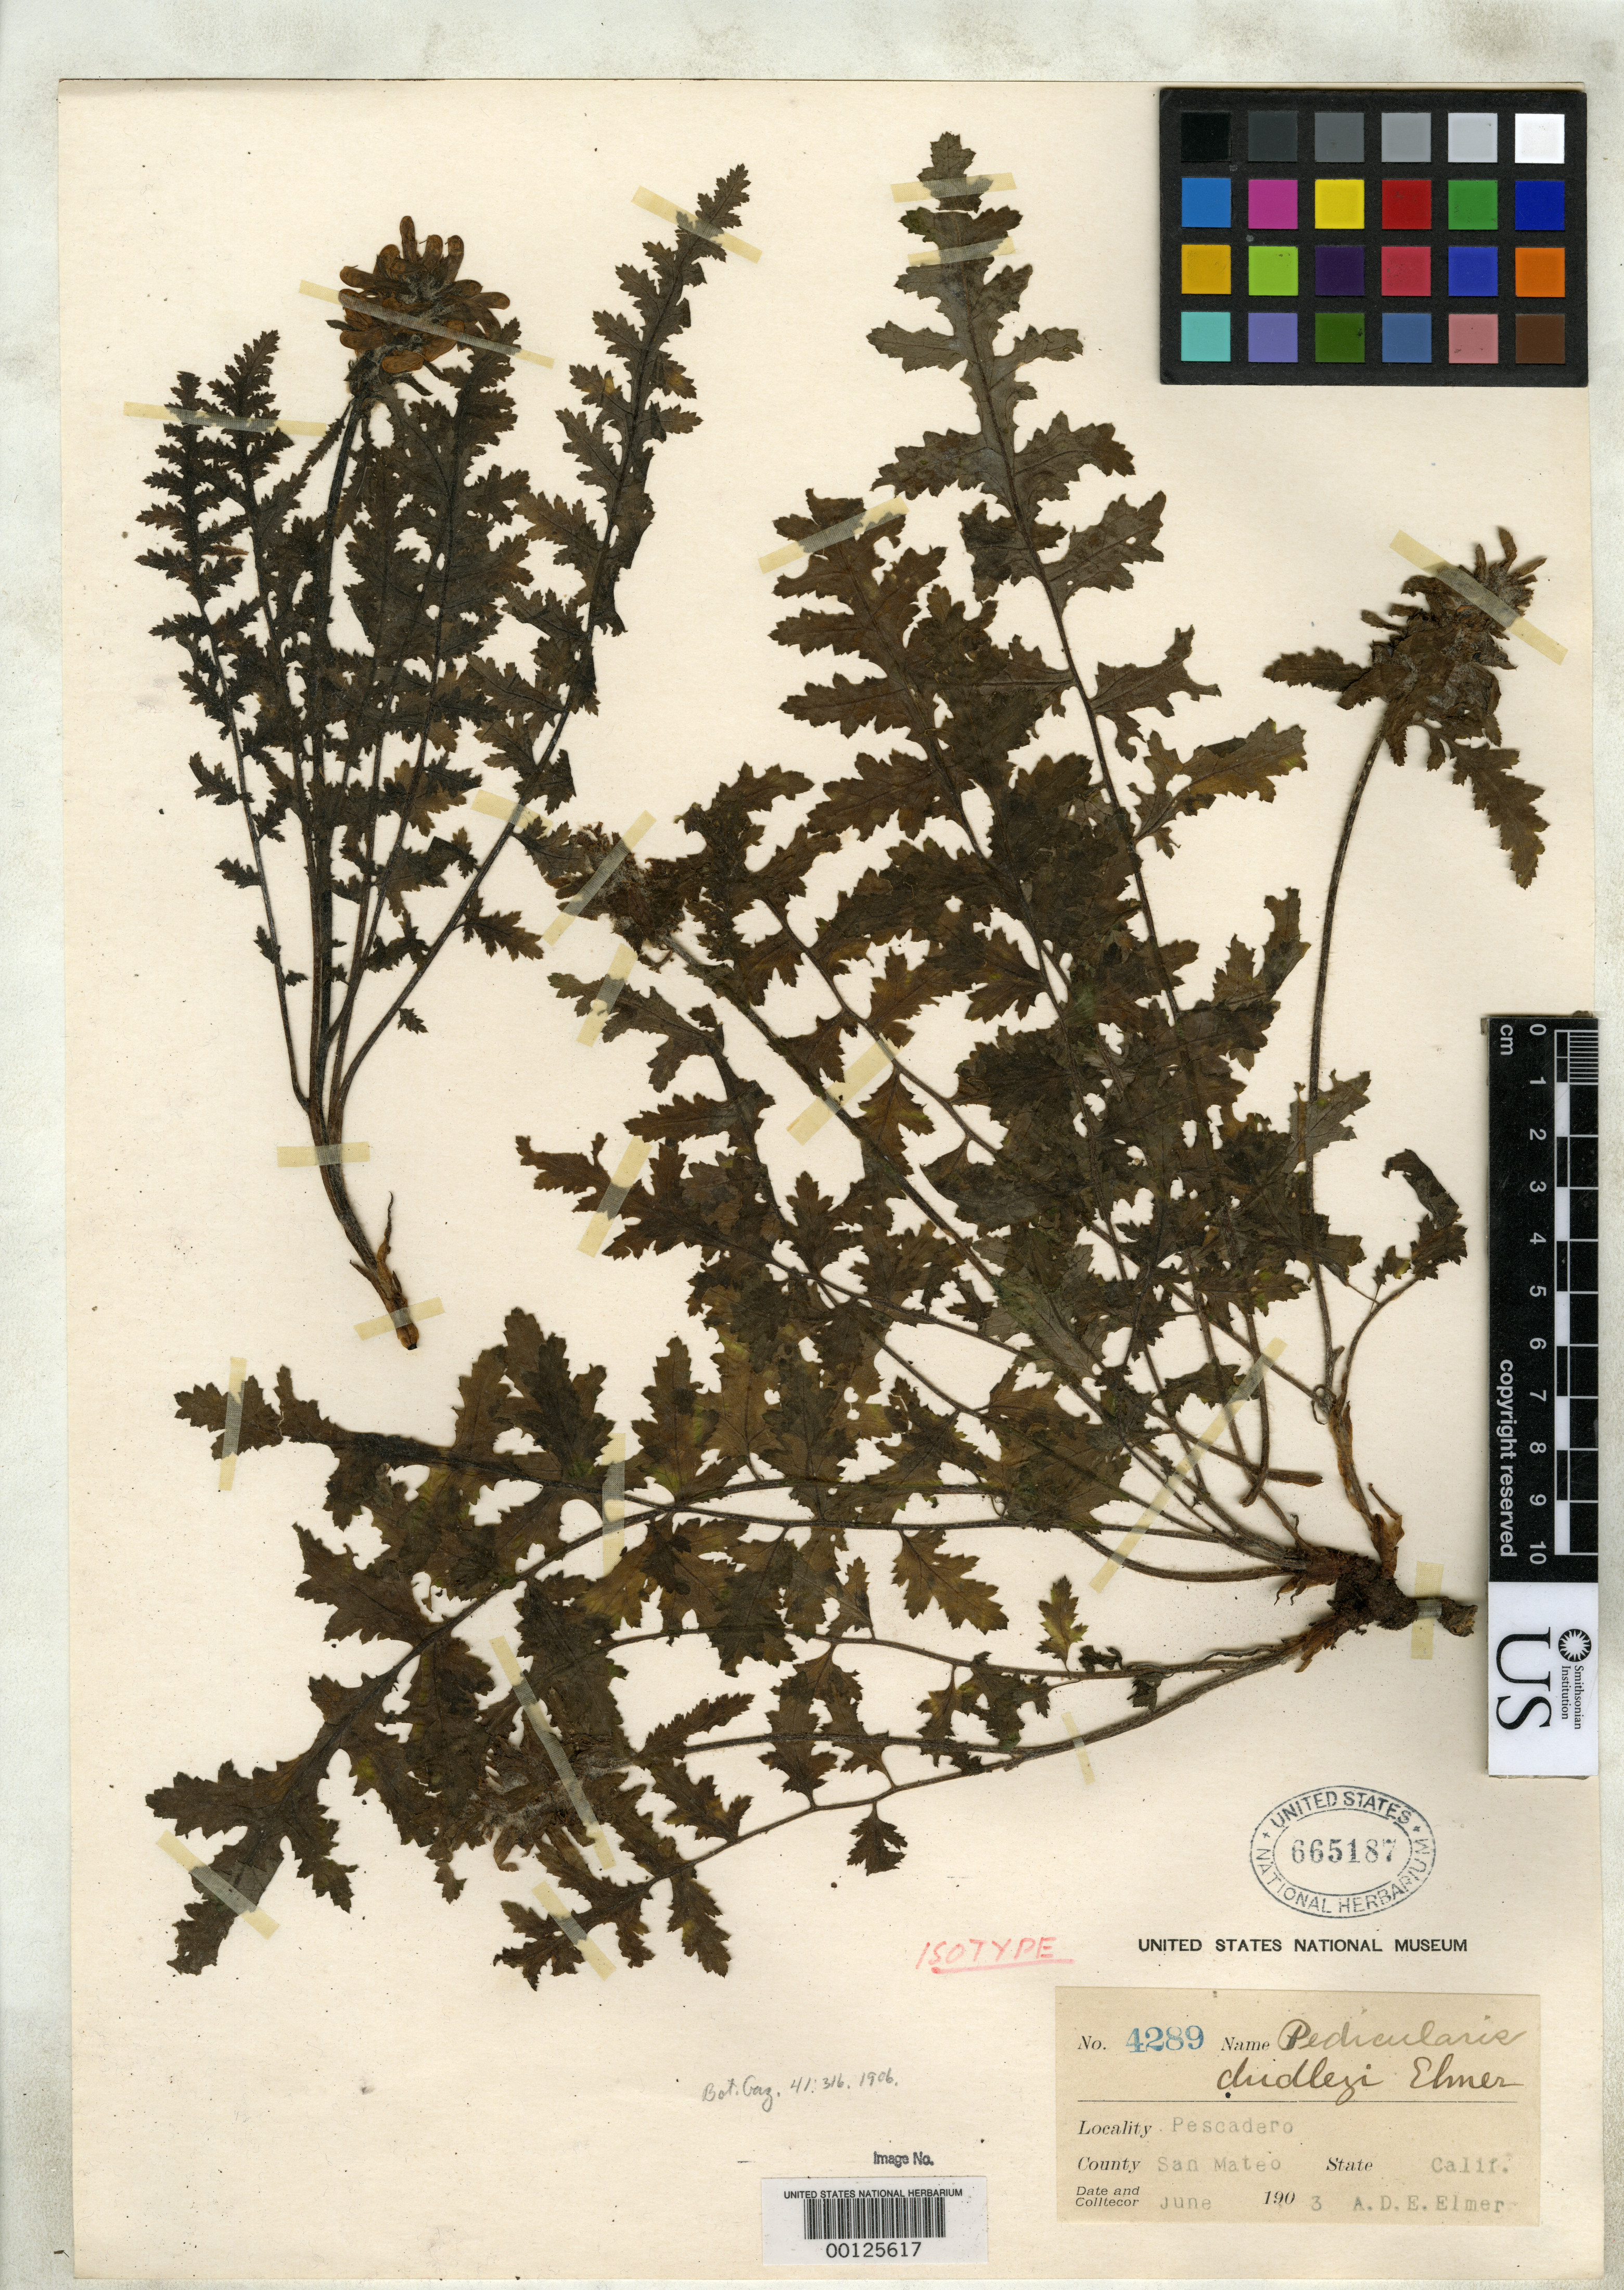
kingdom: Plantae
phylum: Tracheophyta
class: Magnoliopsida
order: Lamiales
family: Orobanchaceae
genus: Pedicularis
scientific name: Pedicularis dudleyi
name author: Elmer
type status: Isotype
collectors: A. D. E. Elmer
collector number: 4289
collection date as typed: Jun 1903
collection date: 1903-06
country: United States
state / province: California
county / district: San Mateo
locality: Pescadero.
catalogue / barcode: US 665187